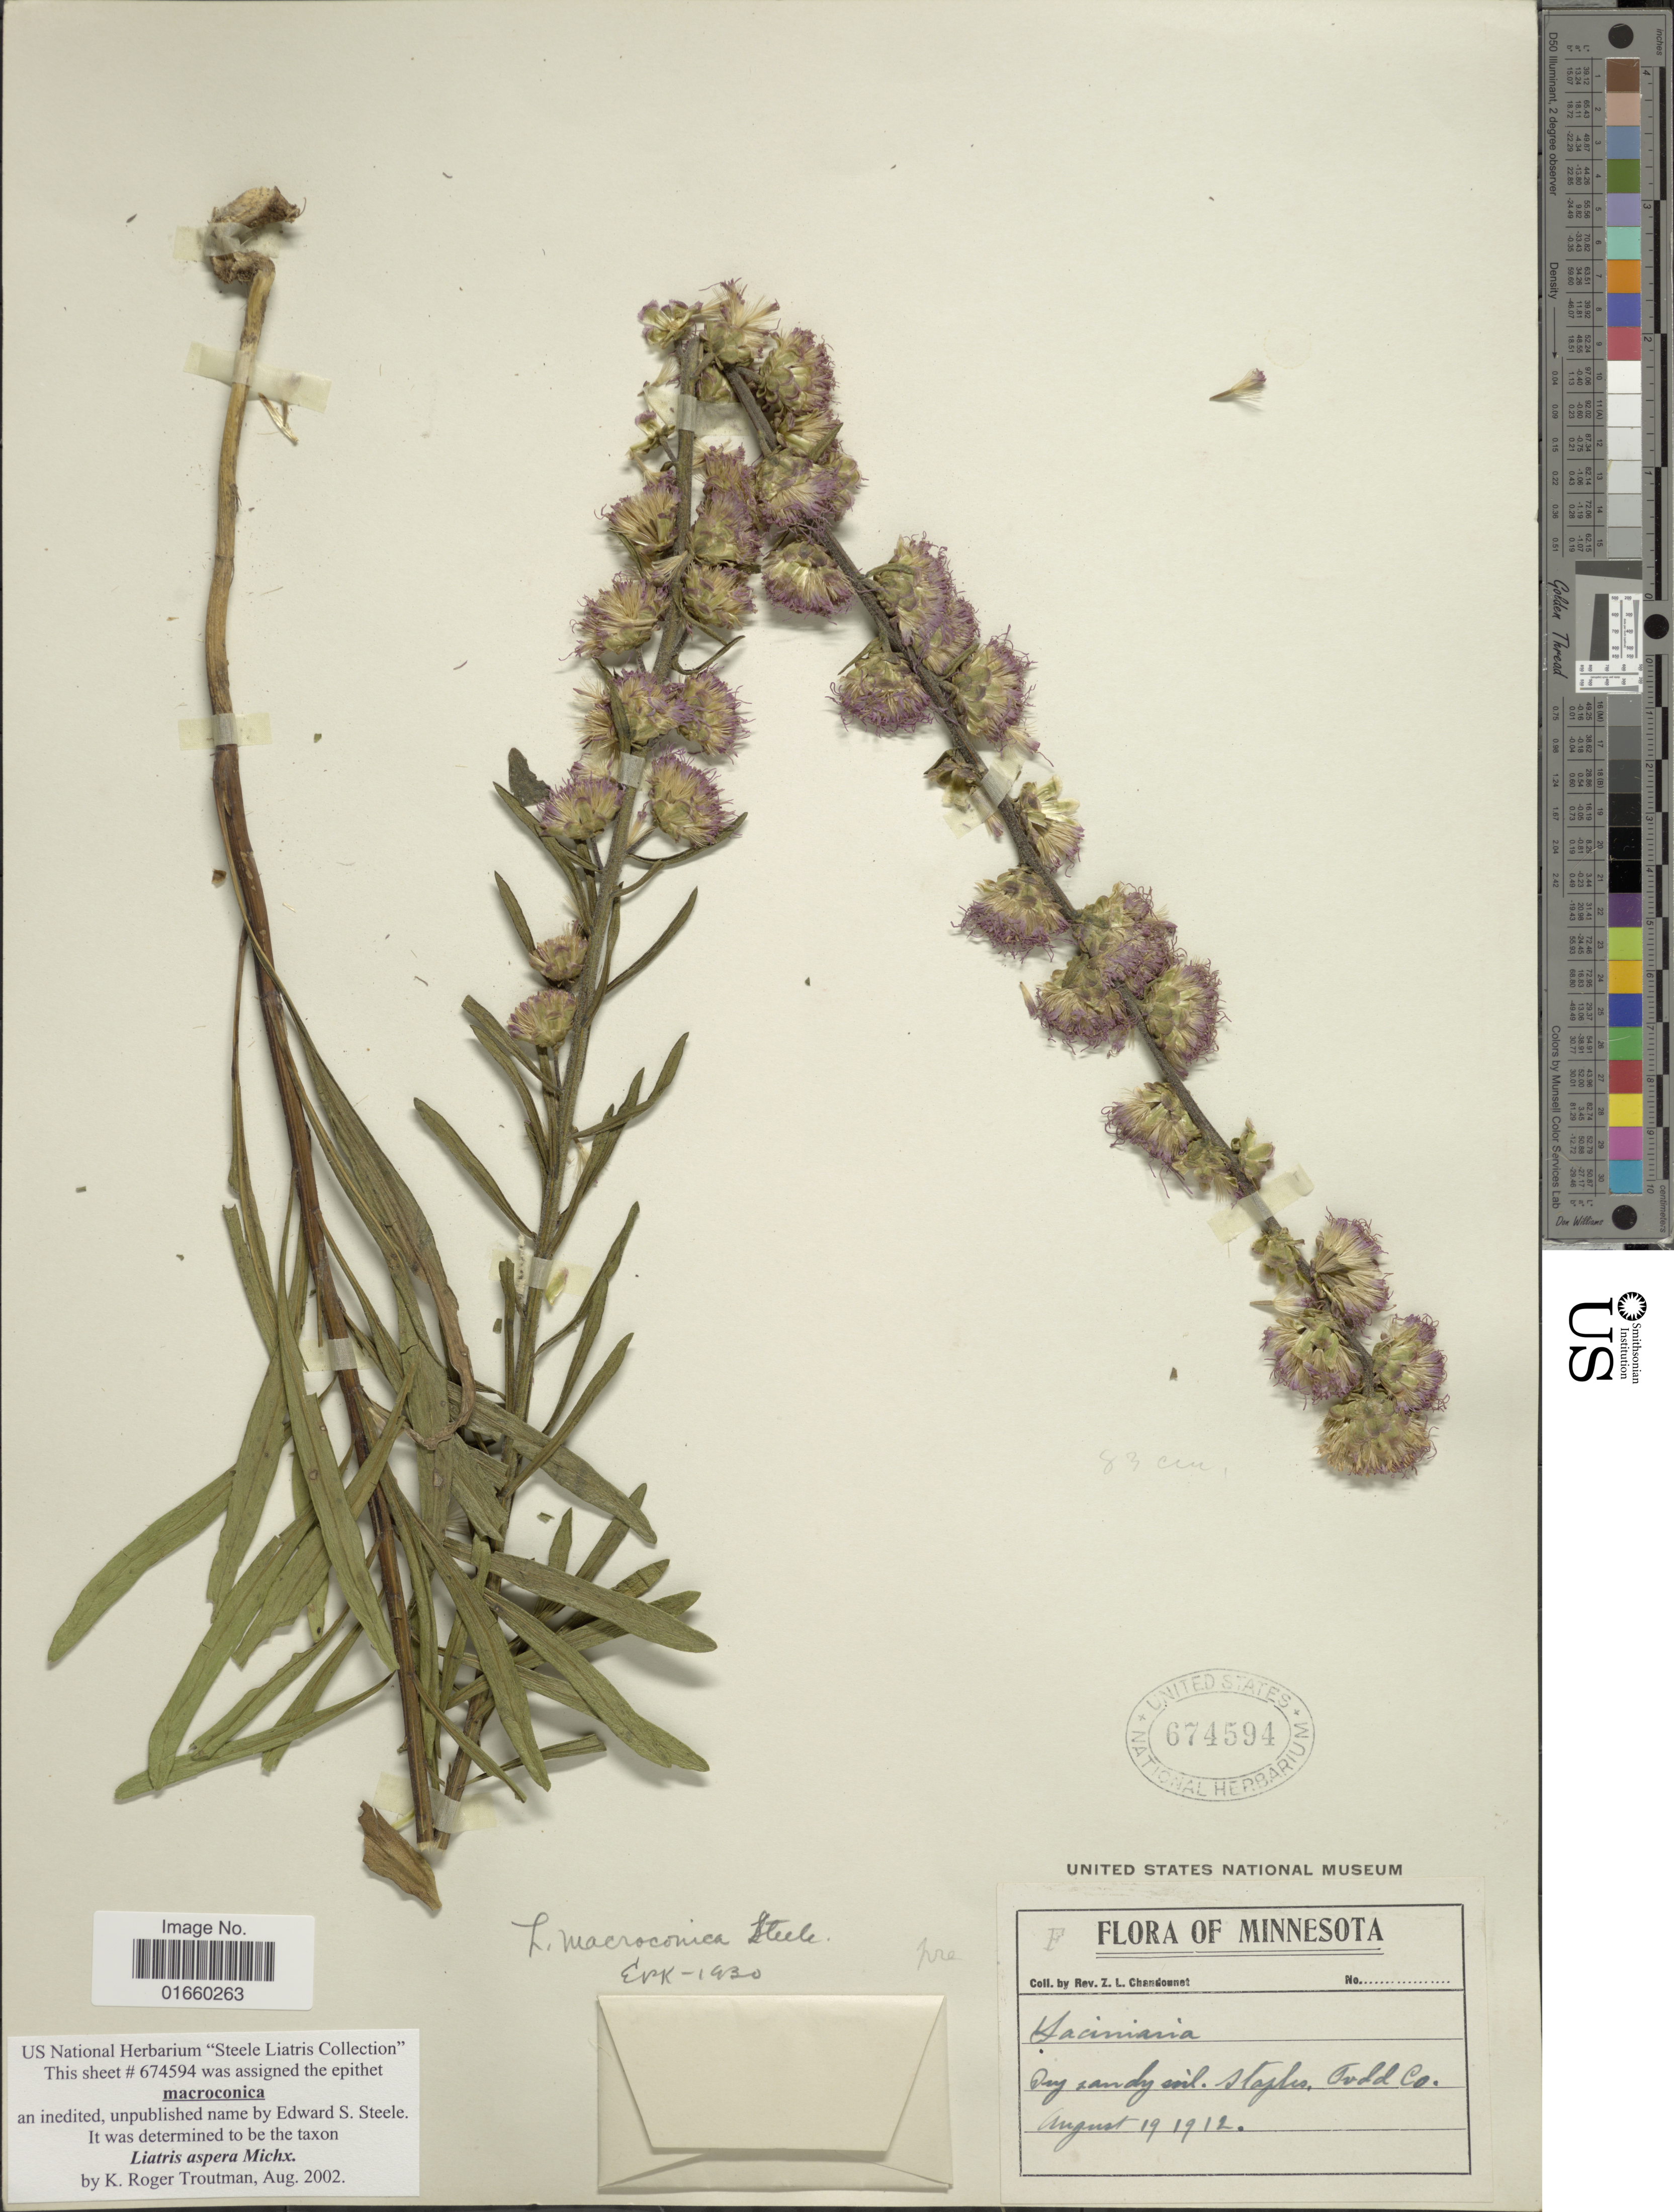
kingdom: Plantae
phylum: Tracheophyta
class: Magnoliopsida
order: Asterales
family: Asteraceae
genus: Liatris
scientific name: Liatris aspera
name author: Michx.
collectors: Z. Chandonnet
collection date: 1912-08-19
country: United States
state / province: Minnesota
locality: Staples, Todd Co.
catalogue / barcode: US 674594